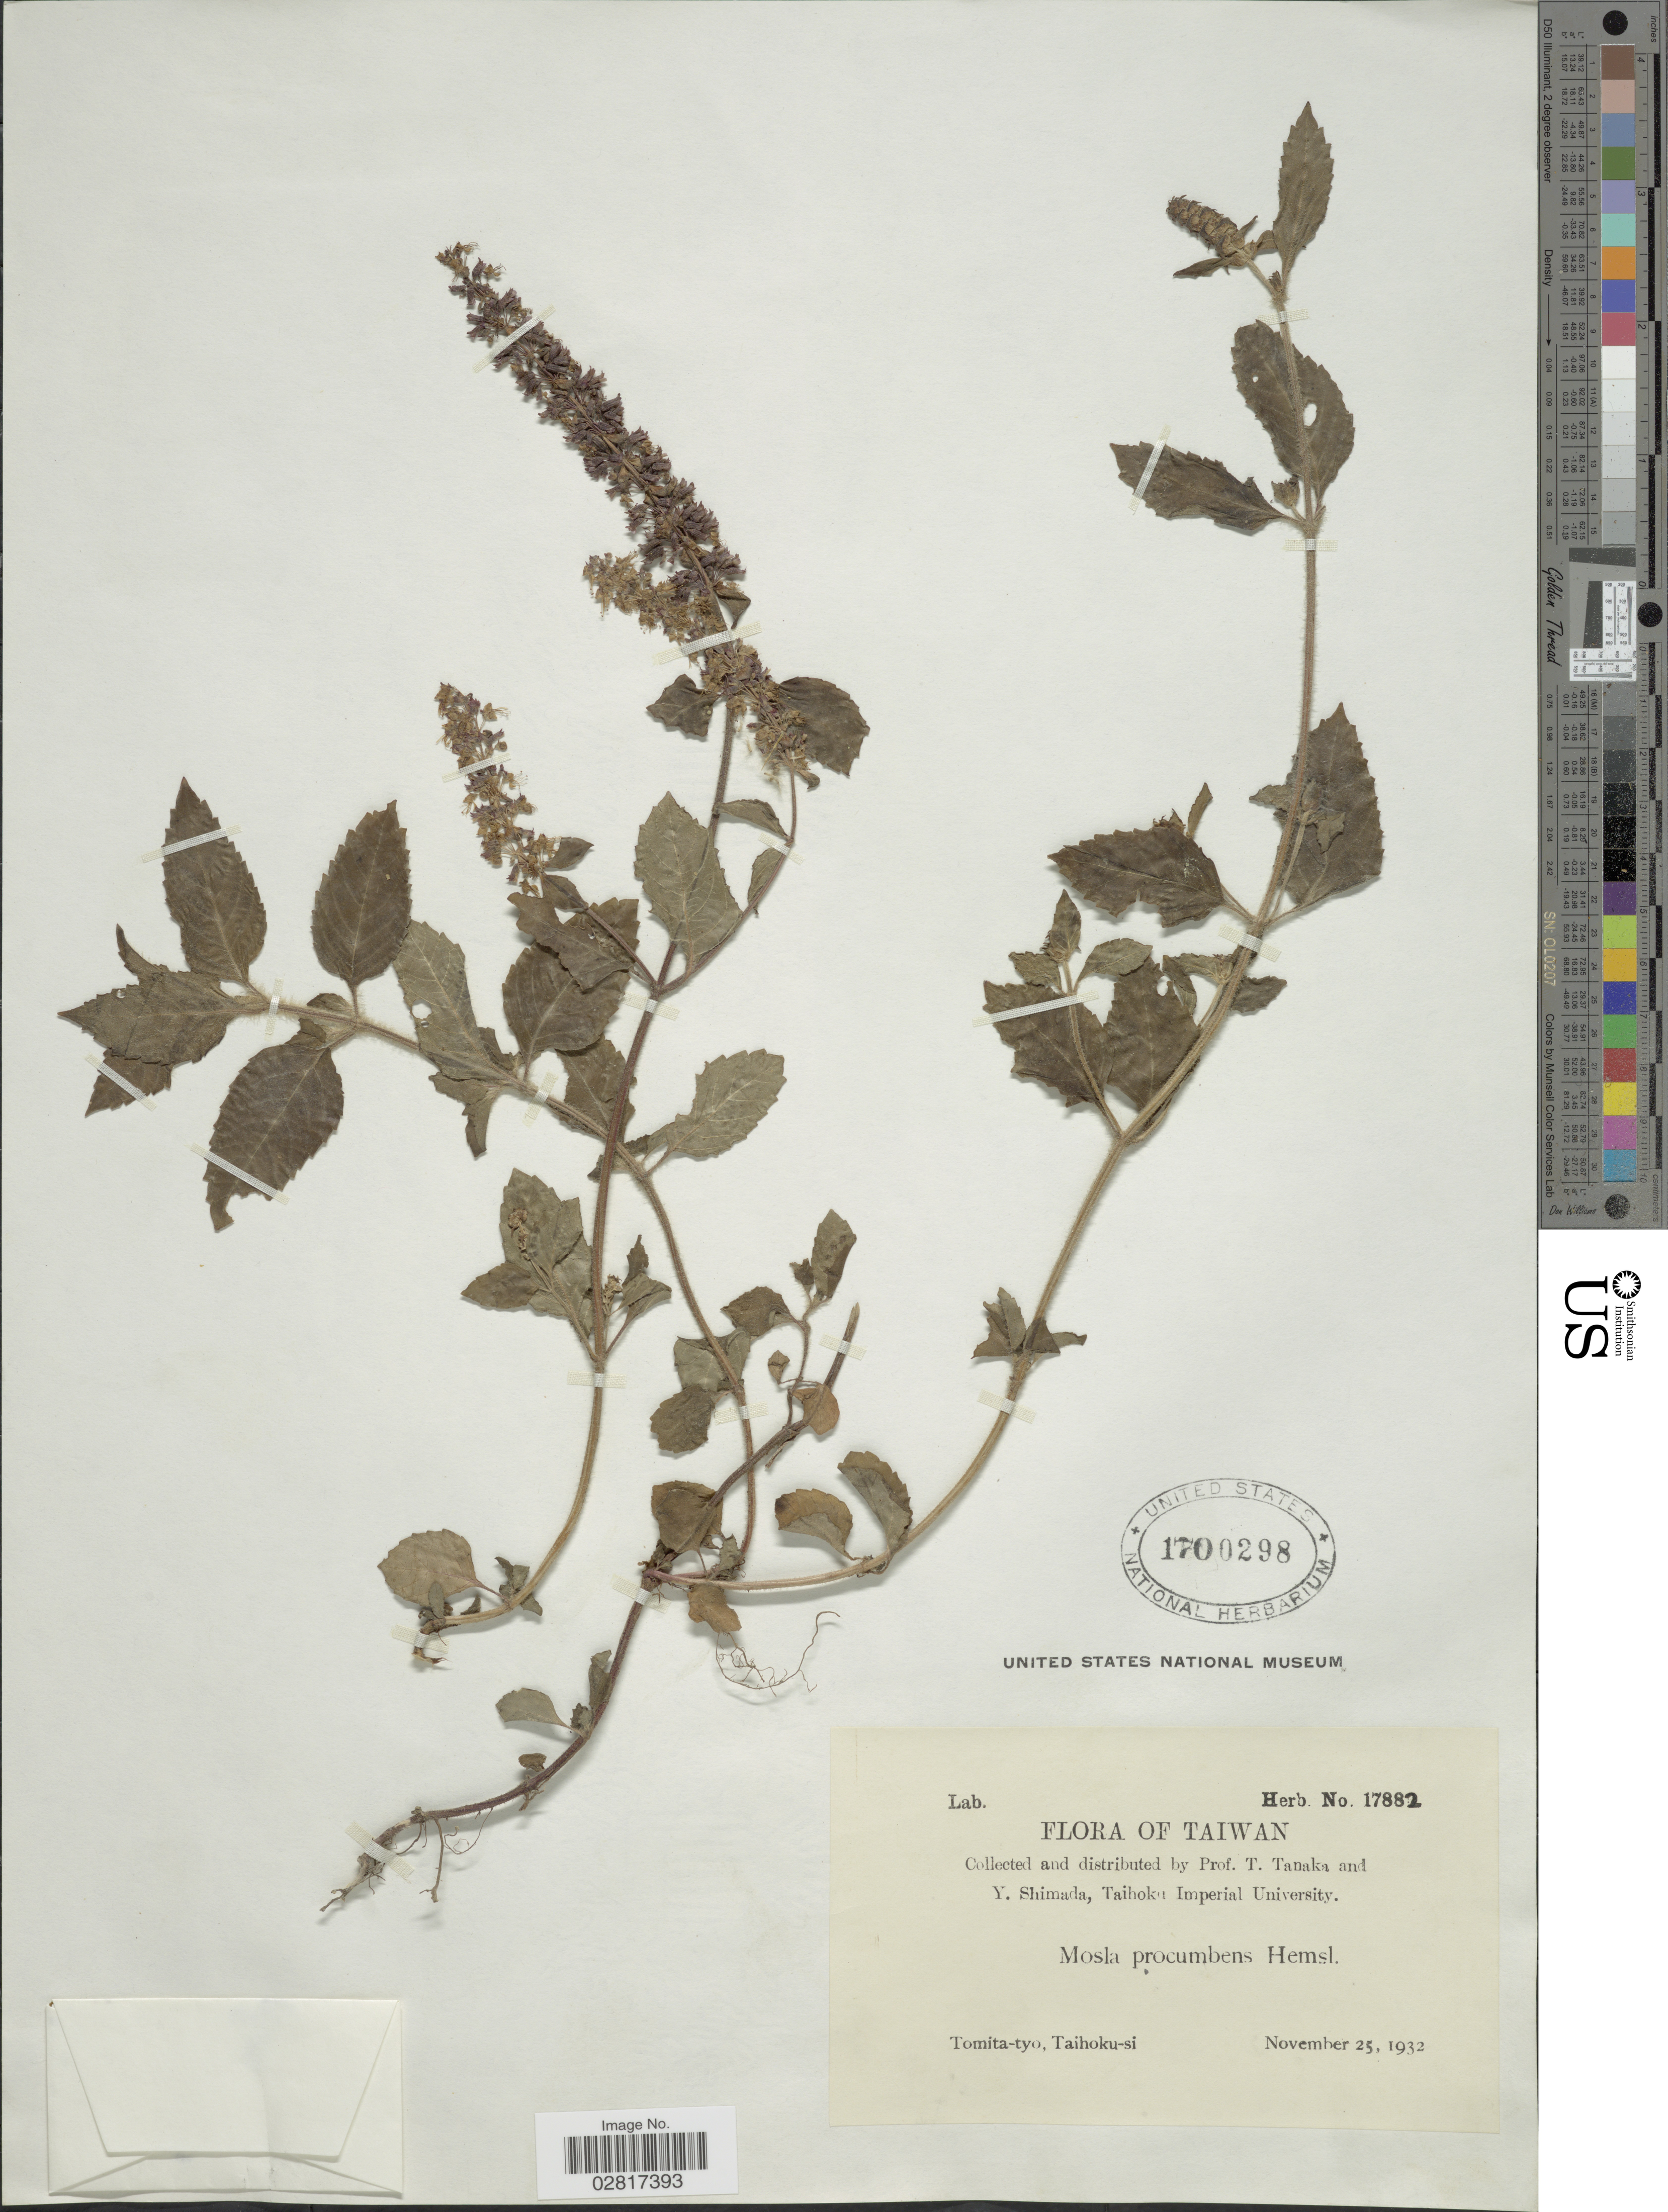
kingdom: Plantae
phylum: Tracheophyta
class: Magnoliopsida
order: Lamiales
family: Lamiaceae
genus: Mosla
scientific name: Mosla procumbens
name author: Hemsl.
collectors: T. Tanaka & Y. Shimada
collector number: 17882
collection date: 1932-11-25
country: Taiwan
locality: Tomita-tyo, Taihoku-si.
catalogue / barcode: US 1700298